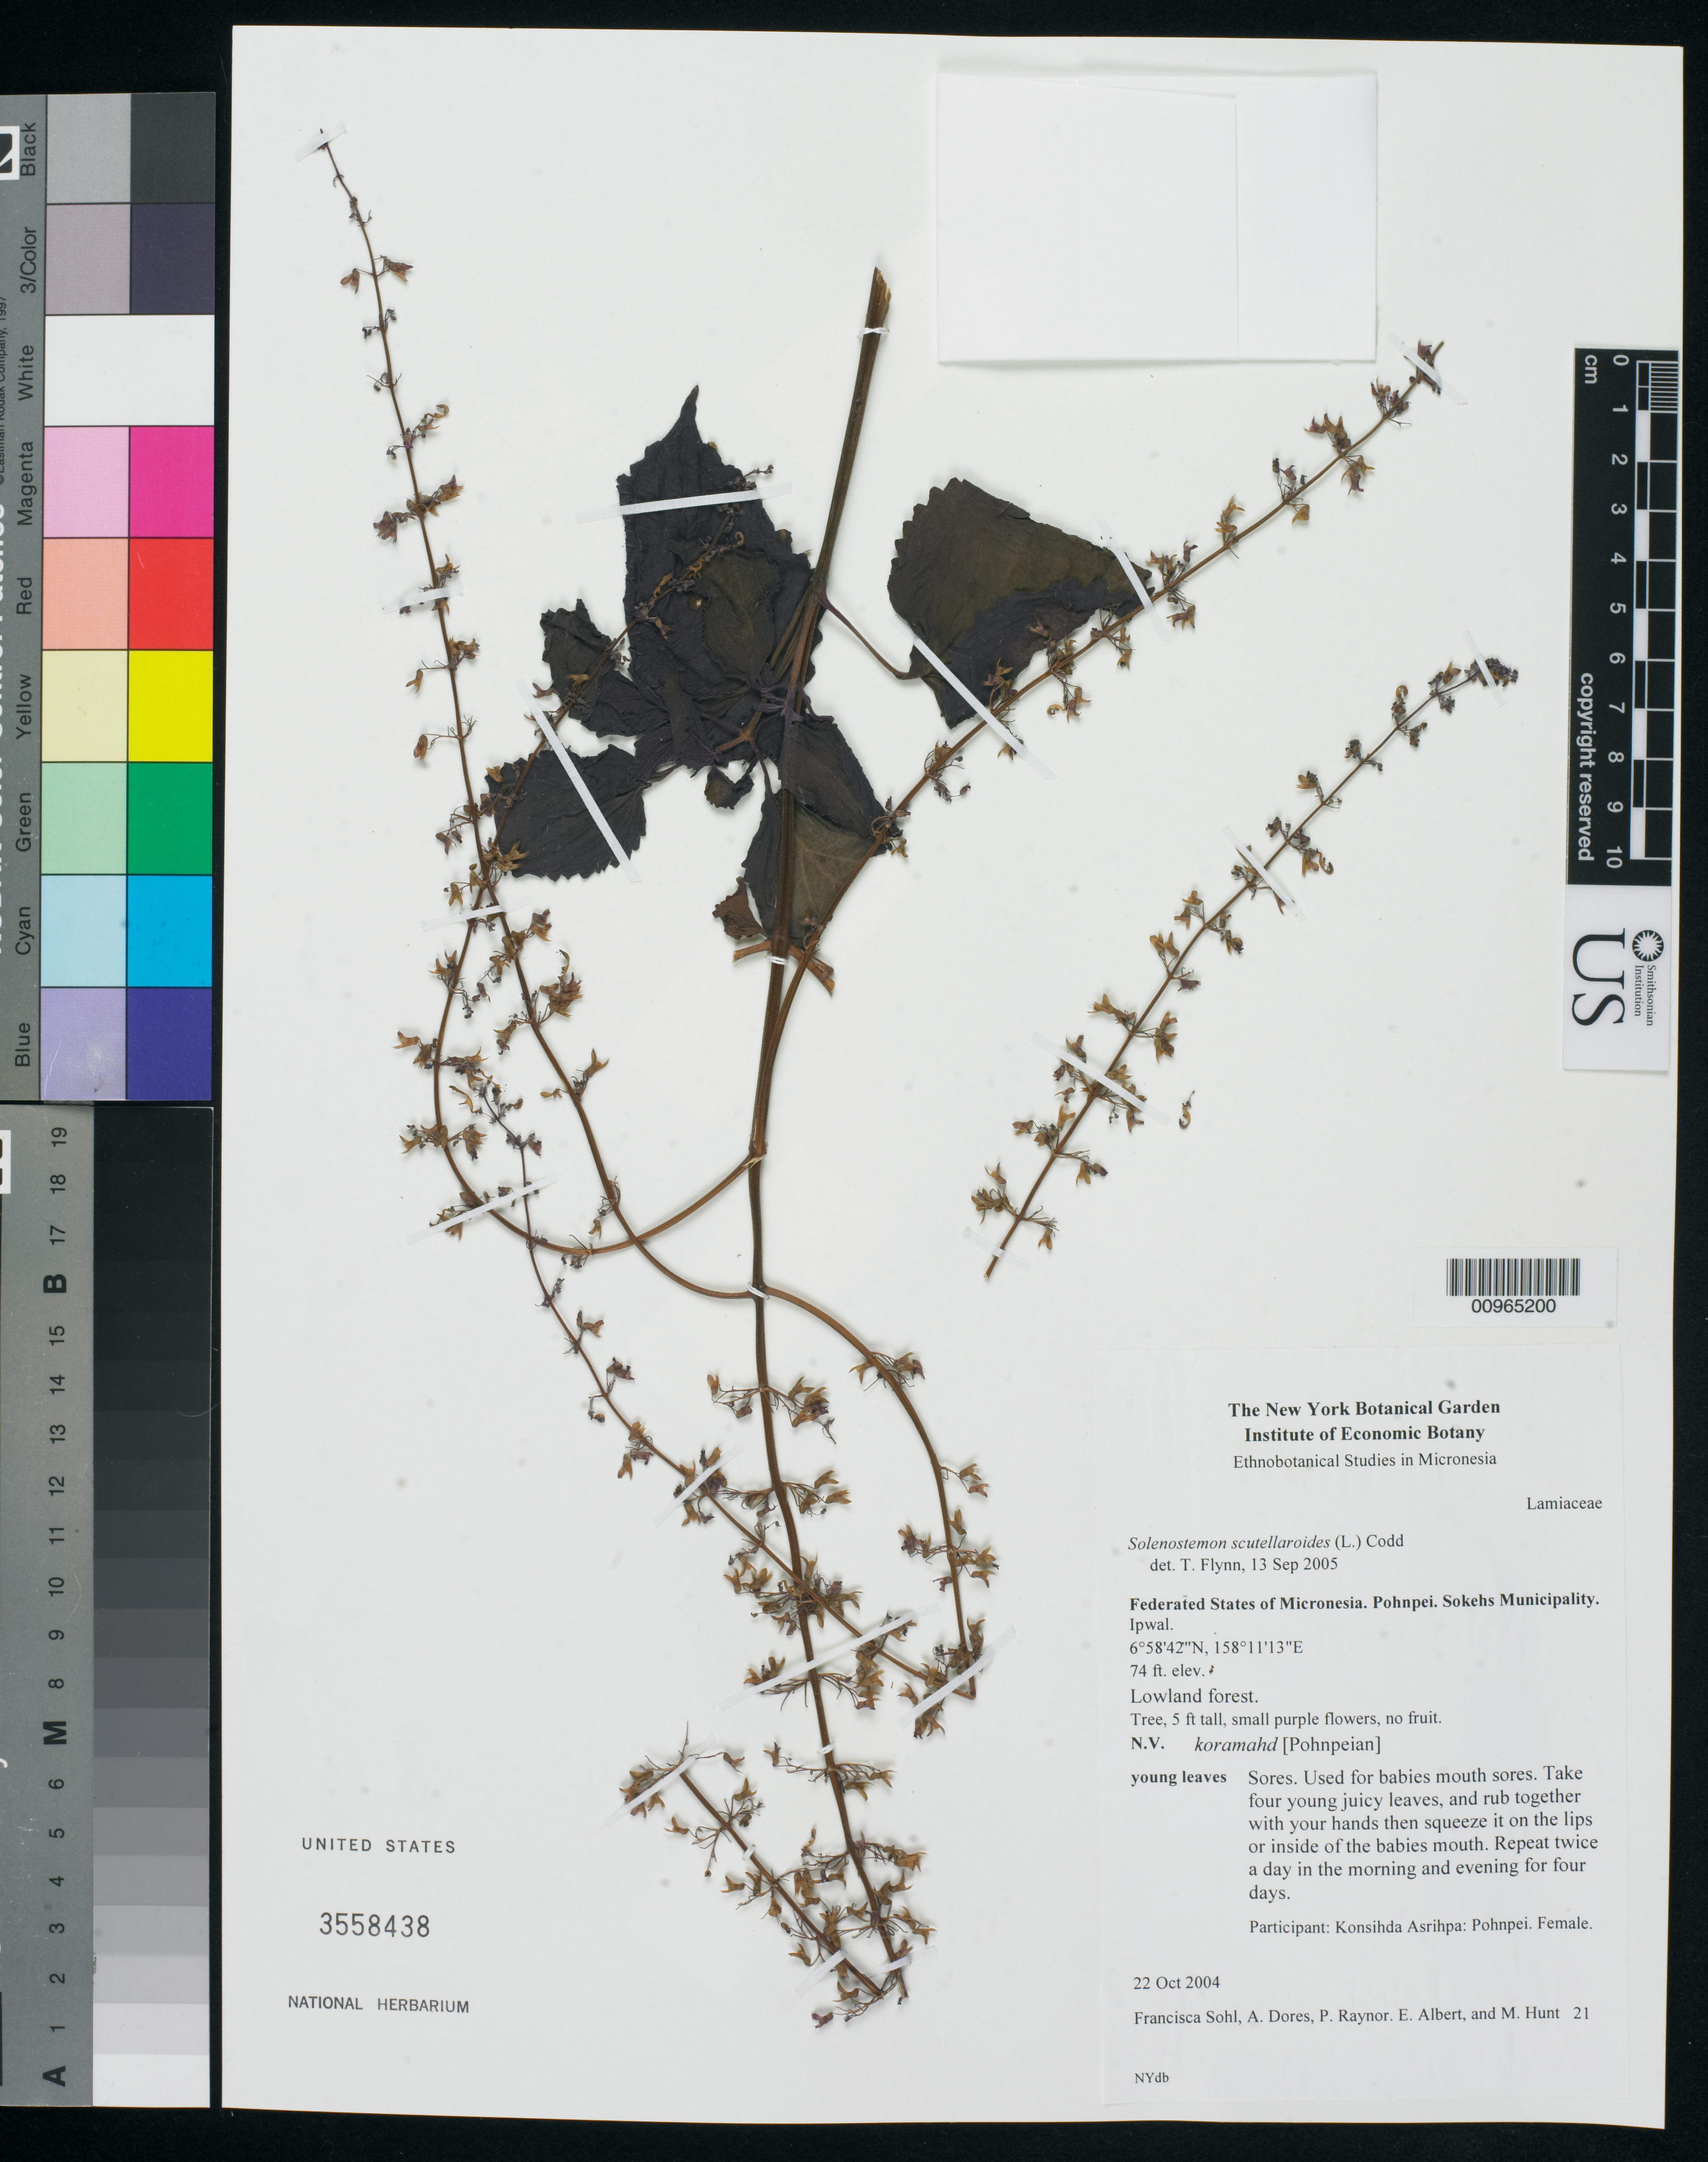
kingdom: Plantae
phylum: Tracheophyta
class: Magnoliopsida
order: Lamiales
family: Lamiaceae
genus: Solenostemon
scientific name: Solenostemon scutellarioides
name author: (L.) Codd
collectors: F. Sohl, A. Dores, A. Raynor & E. Albert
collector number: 21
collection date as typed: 21 Oct 2004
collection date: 2004-10-21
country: Micronesia, Federated States of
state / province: Pohnpei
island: Pohnpei [Ponape]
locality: Ipwal, Sokehs Muncipality, Pohnpei, Micronesia. Lowland forest.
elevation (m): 23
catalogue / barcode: US 3558438